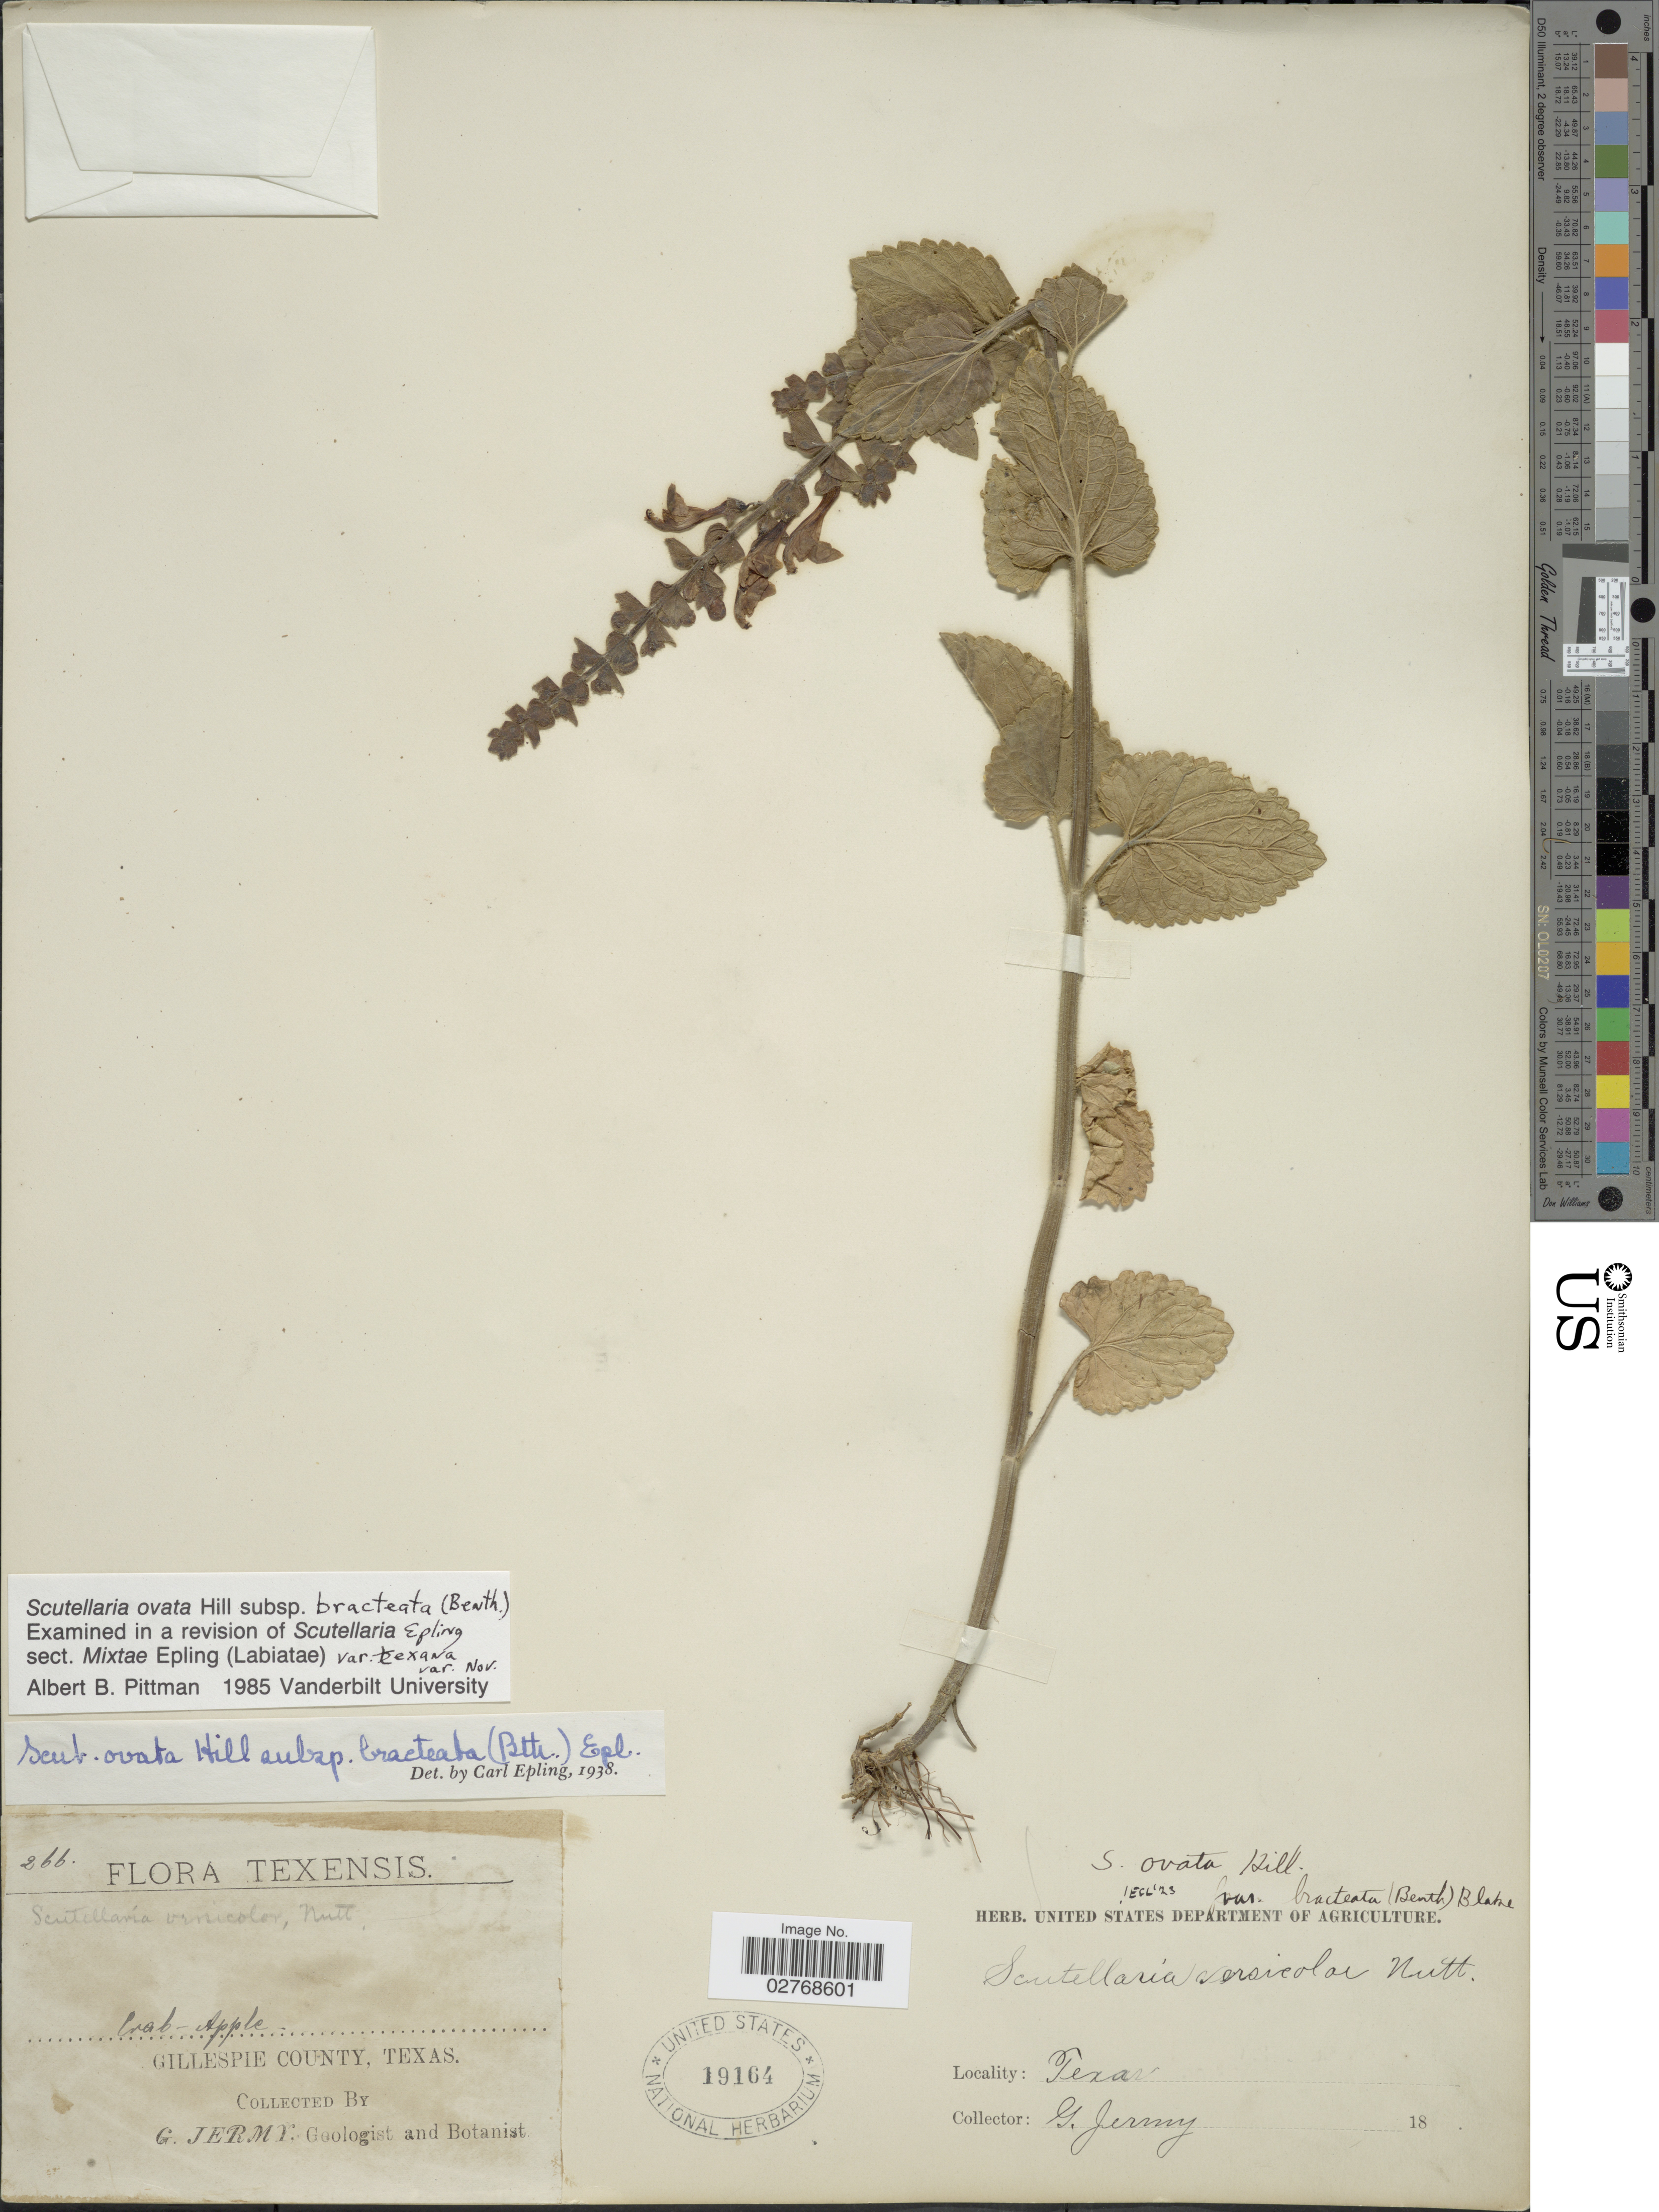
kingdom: Plantae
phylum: Tracheophyta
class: Magnoliopsida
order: Lamiales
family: Lamiaceae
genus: Scutellaria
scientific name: Scutellaria ovata subsp. bracteata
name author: (Benth.) Epling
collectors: G. Jermy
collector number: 266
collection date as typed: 18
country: United States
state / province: Texas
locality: Gillespie County.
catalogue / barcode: US 19164